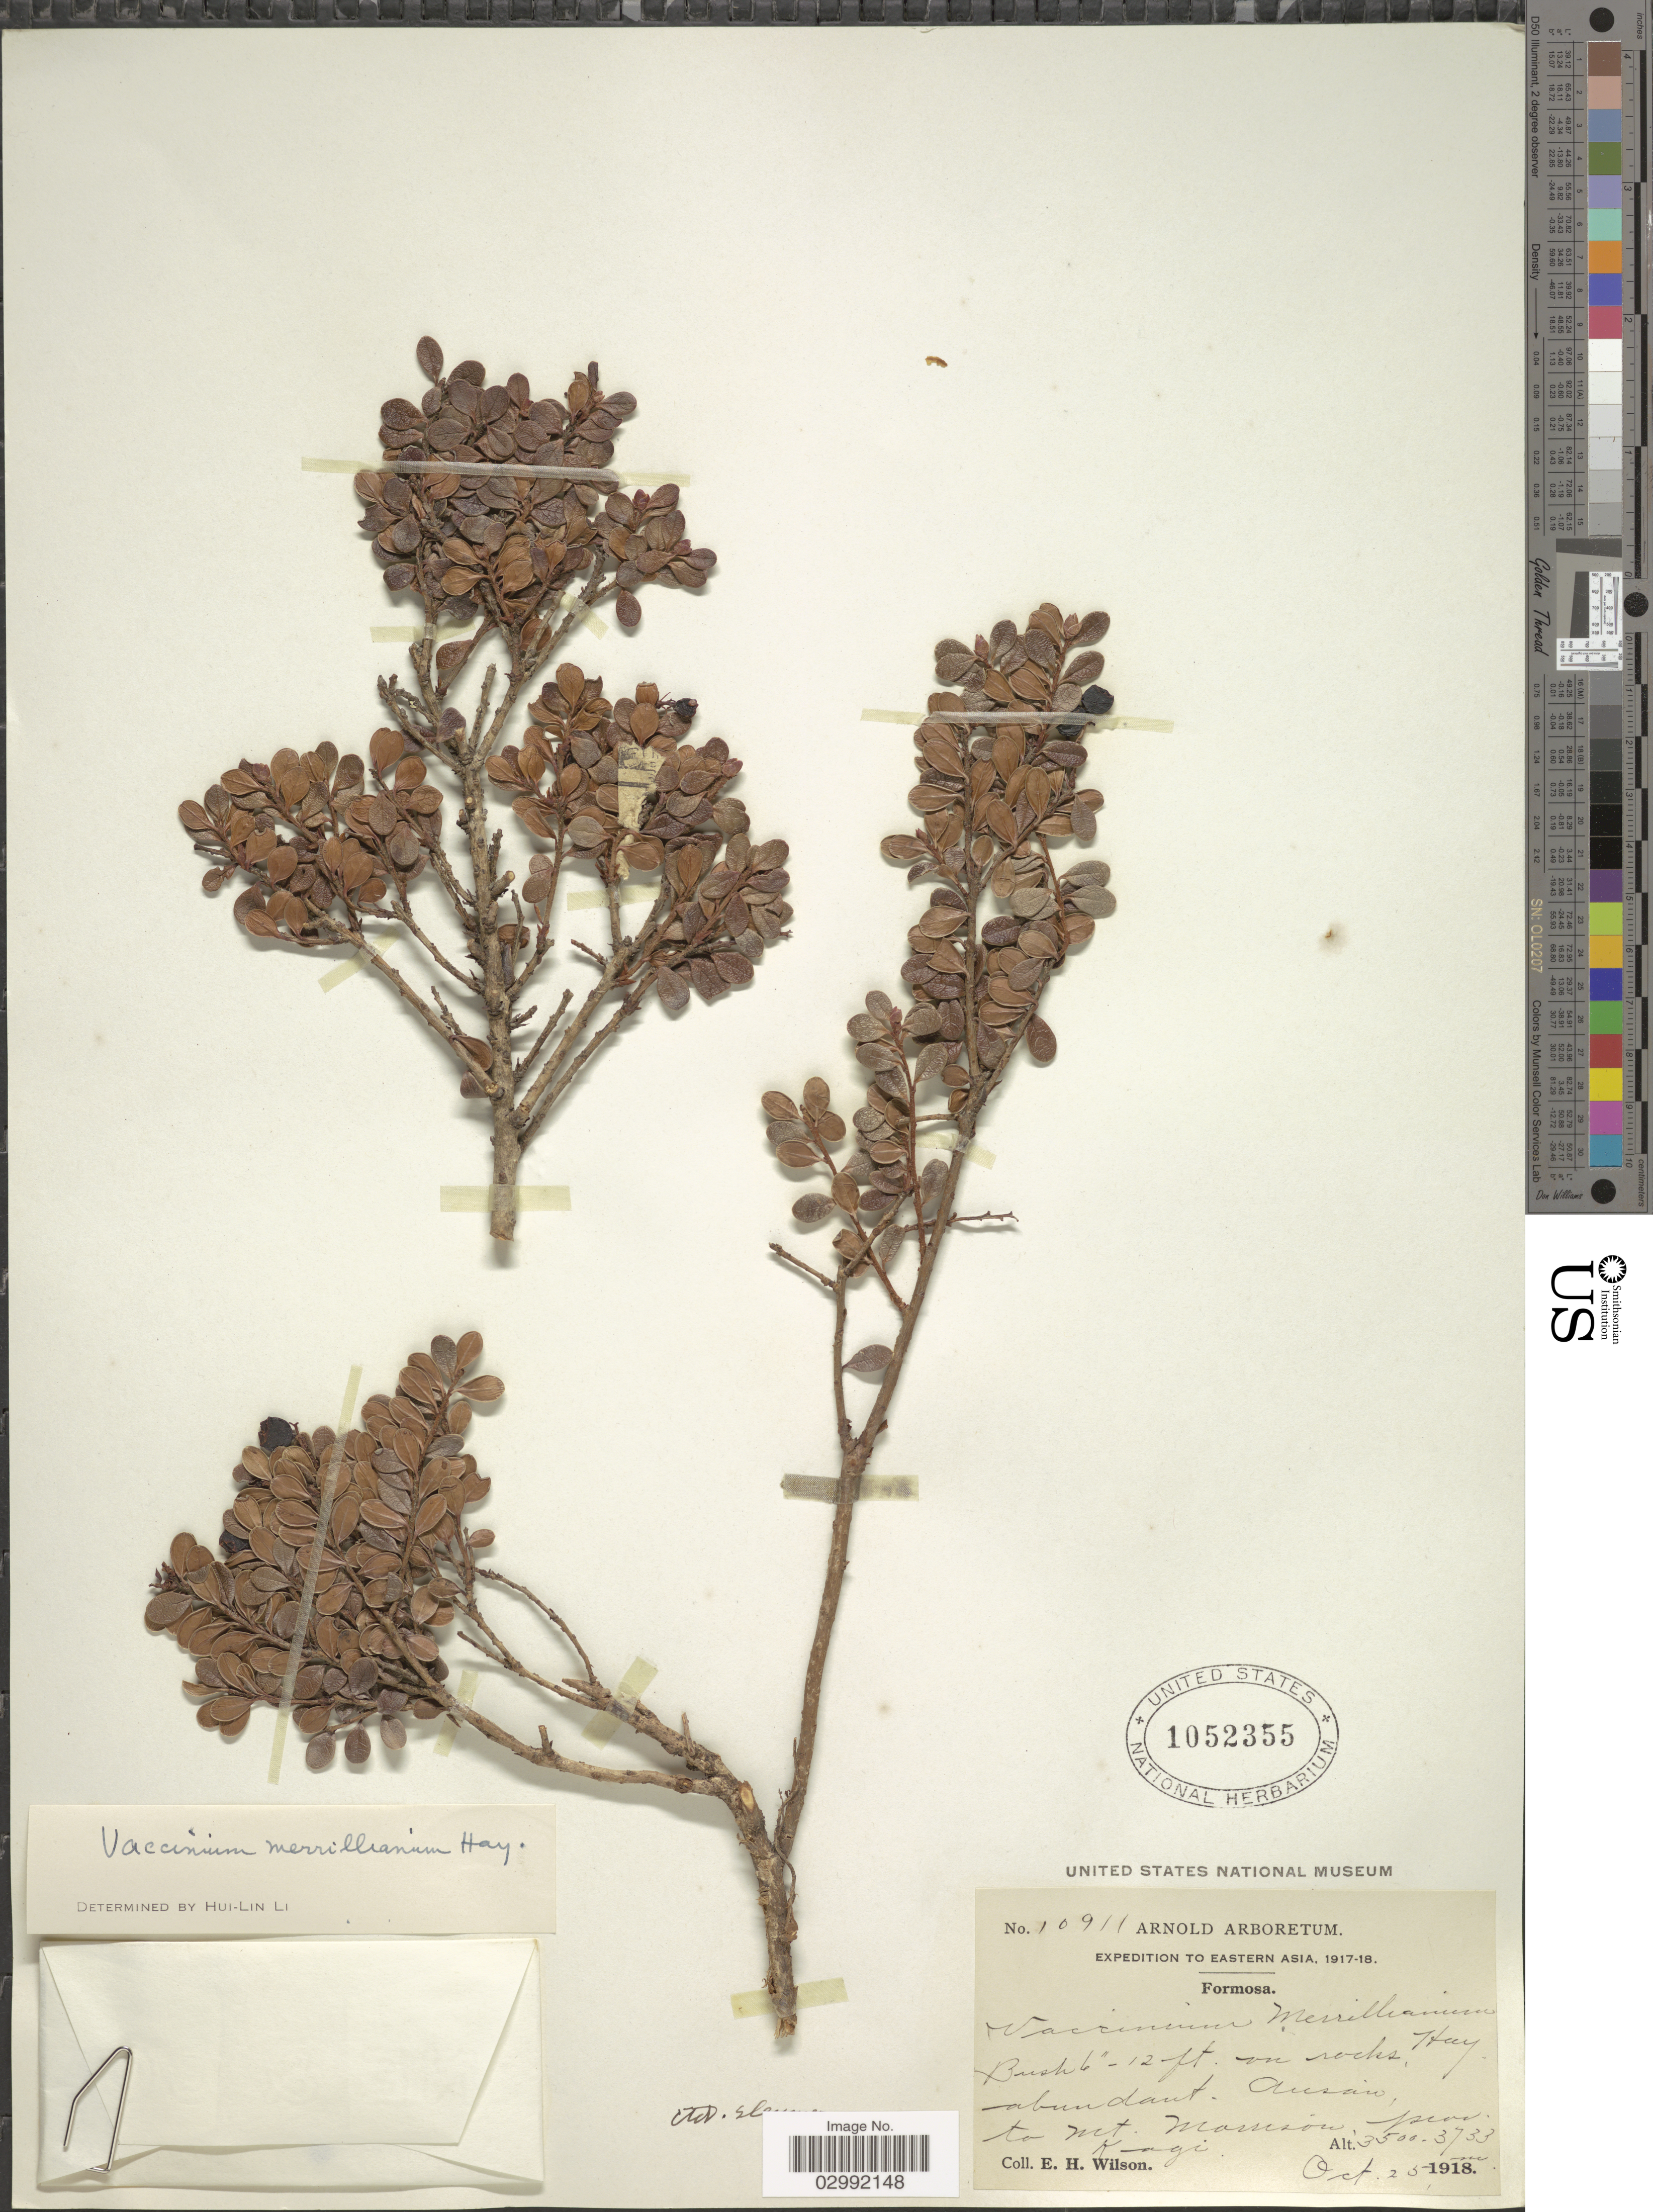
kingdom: Plantae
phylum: Tracheophyta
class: Magnoliopsida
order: Ericales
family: Ericaceae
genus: Vaccinium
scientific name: Vaccinium merrillianum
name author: Hayata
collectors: E. Wilson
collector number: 10911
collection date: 1918-10-25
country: Taiwan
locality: Eastern Asia, Formosa, Ausan to Mt.Morrison, prov. Kagi.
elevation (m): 3500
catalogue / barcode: US 1052355